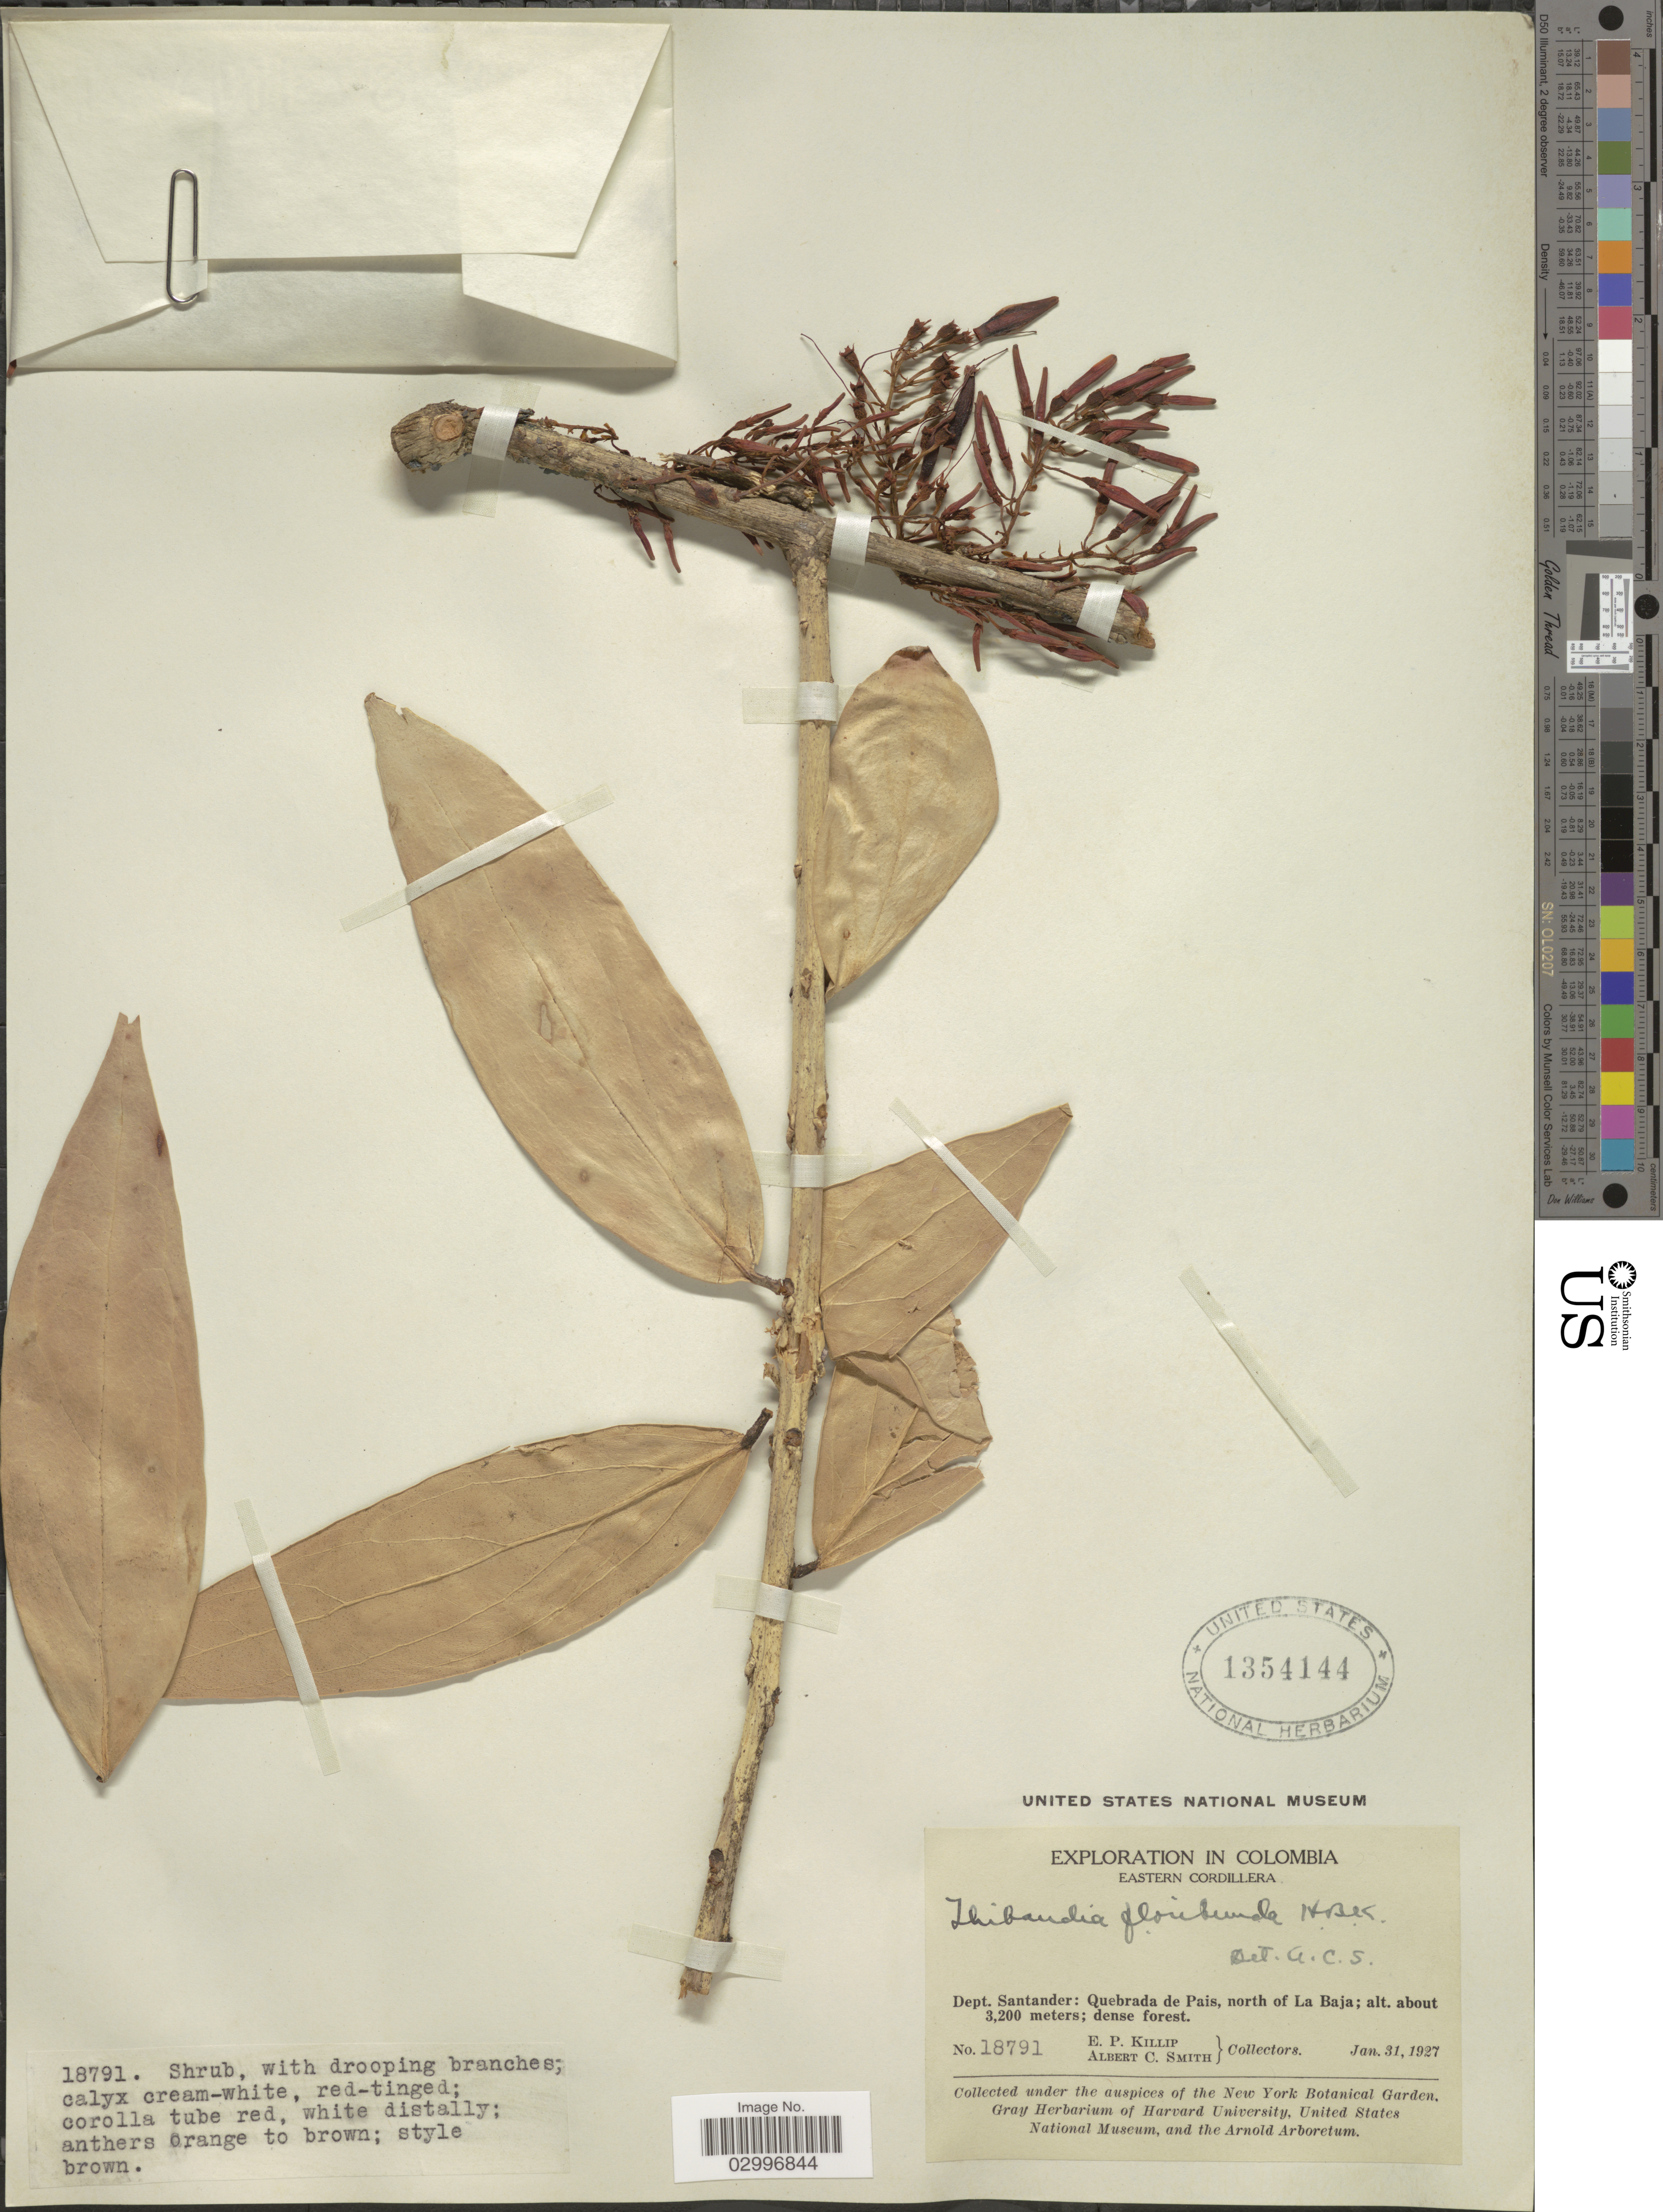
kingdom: Plantae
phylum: Tracheophyta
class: Magnoliopsida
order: Ericales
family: Ericaceae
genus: Thibaudia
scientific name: Thibaudia floribunda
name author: Kunth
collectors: E. P. Killip & A. C. Smith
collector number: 18791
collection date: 1927-01-31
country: Colombia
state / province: Santander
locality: Eastern Cordillera, Dept. Santander: Quebrada de Pais, north of La Baja.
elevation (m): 3200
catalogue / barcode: US 1354144